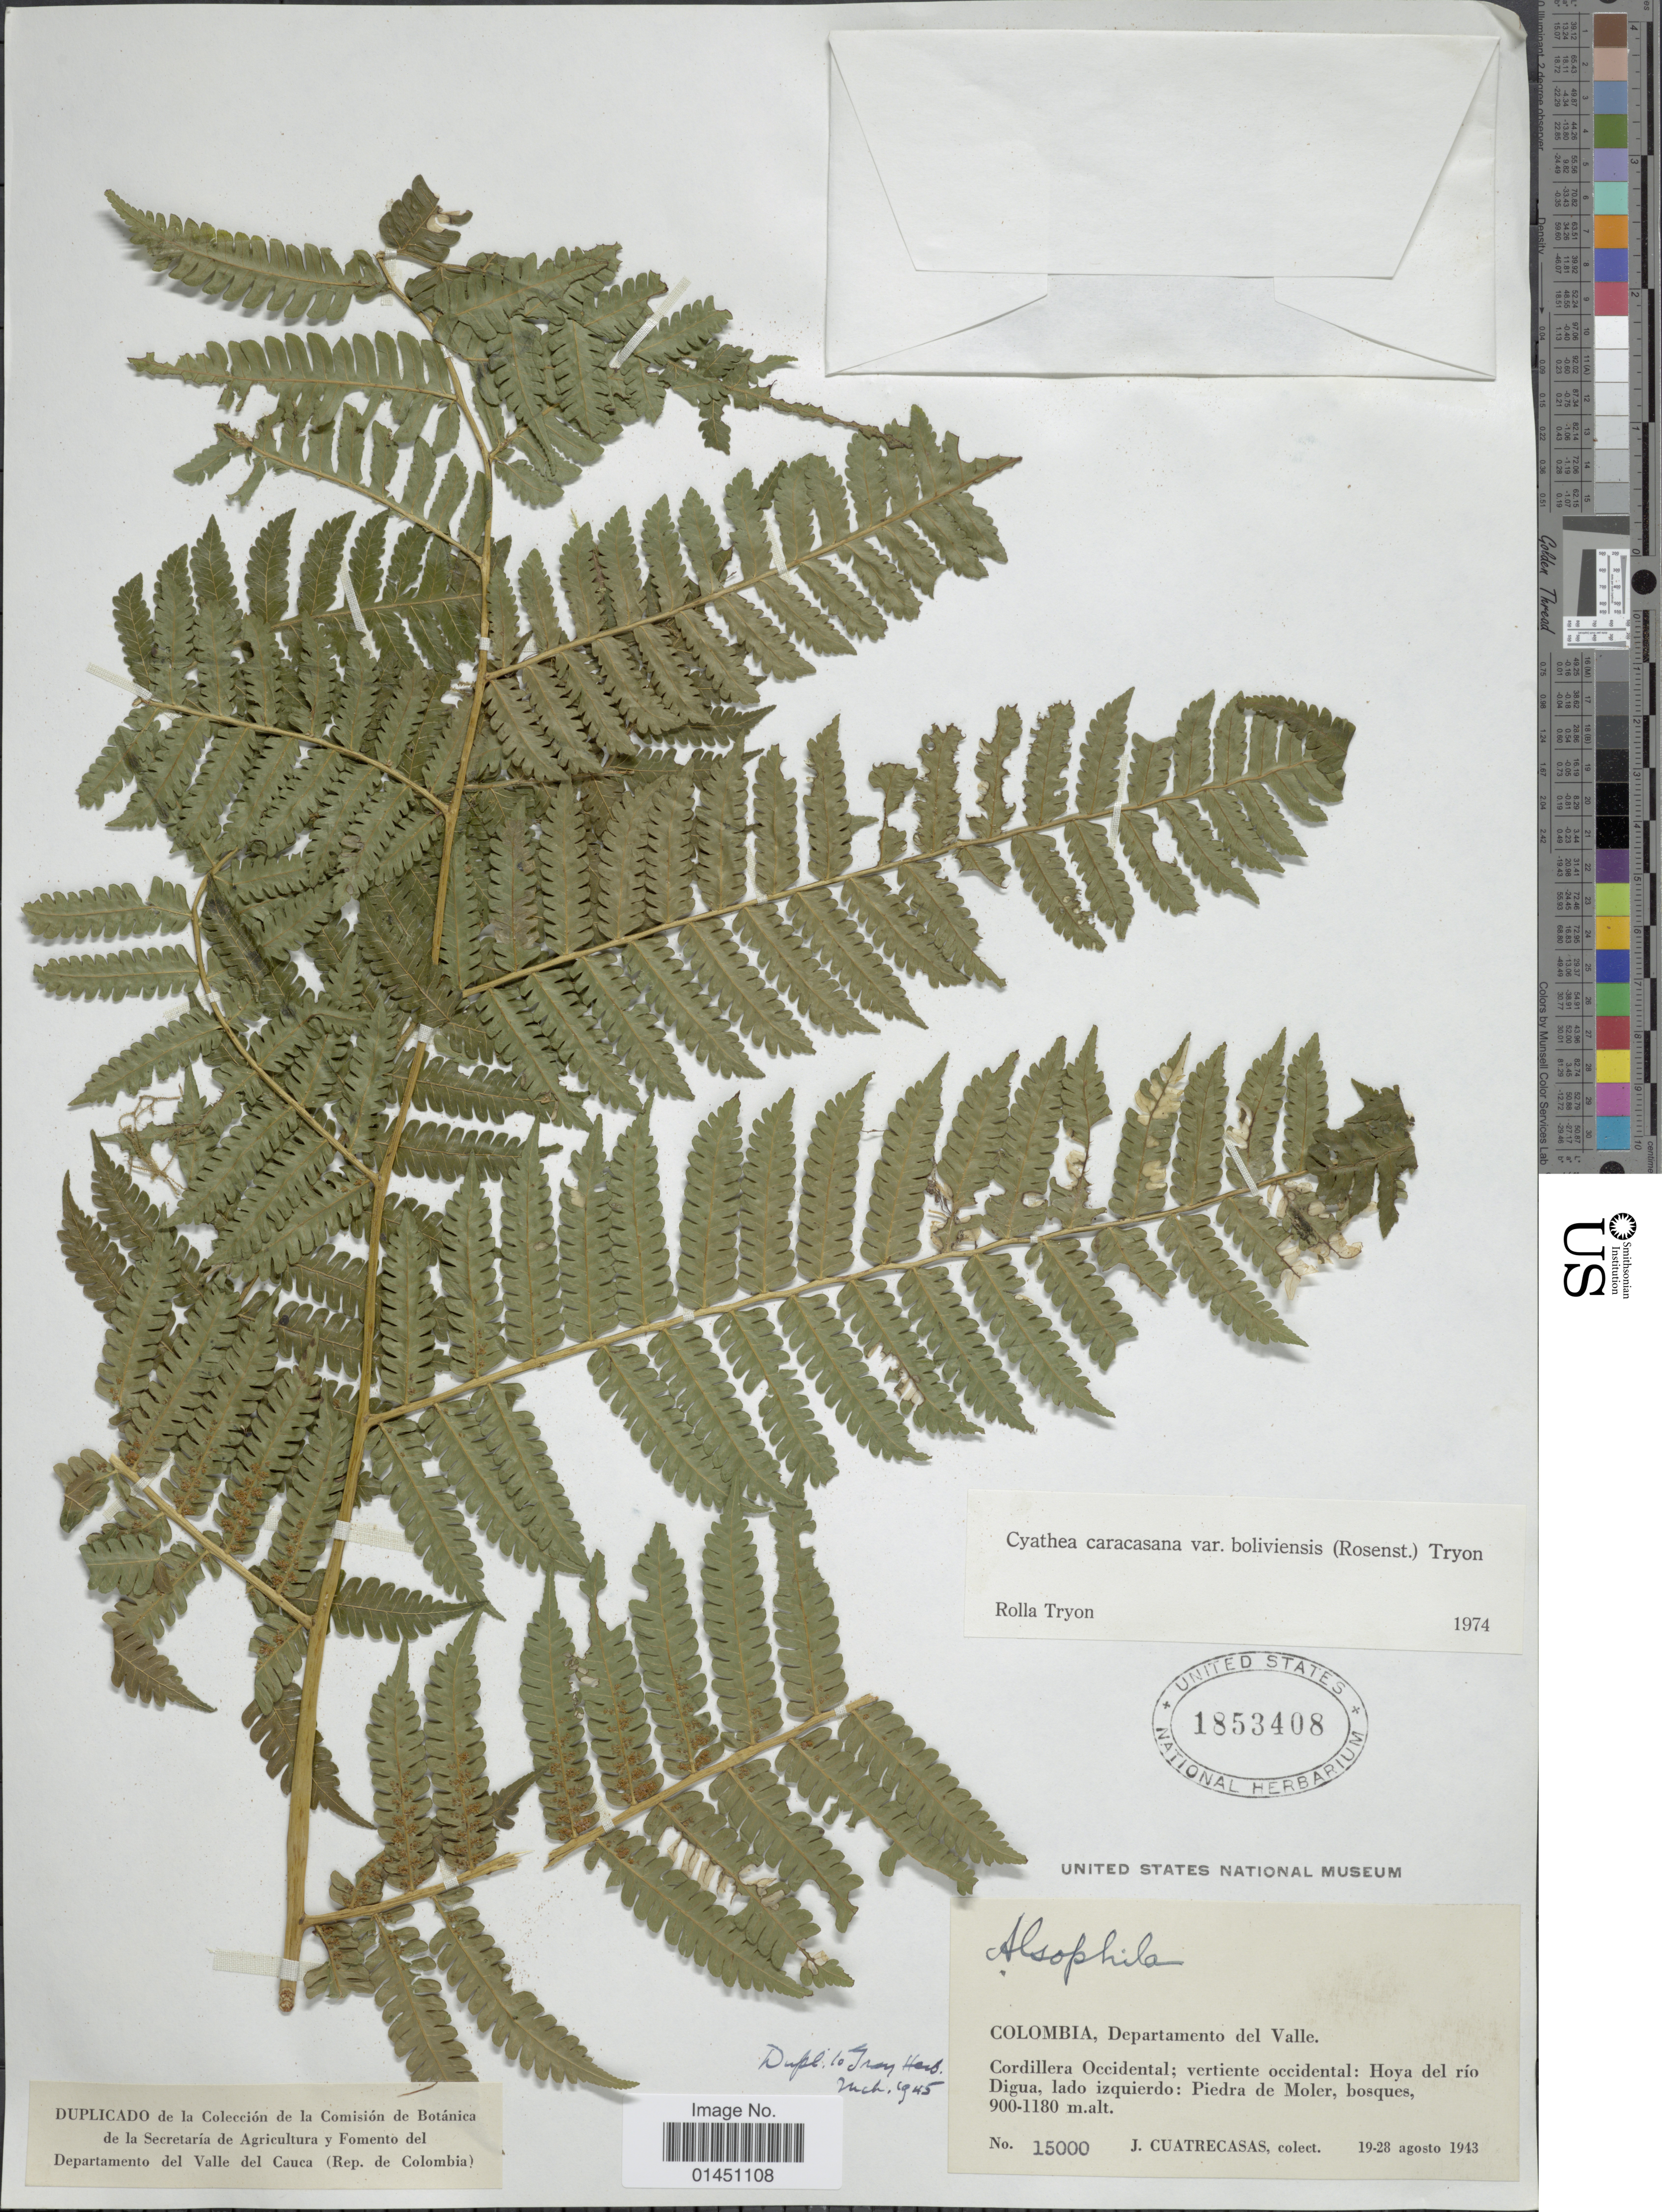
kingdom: Plantae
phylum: Tracheophyta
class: Polypodiopsida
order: Cyatheales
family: Cyatheaceae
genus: Cyathea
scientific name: Cyathea caracasana var. boliviensis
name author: (Rosenst.) R.M. Tryon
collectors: J. Cuatrecasas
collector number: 15000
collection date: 1943-08-19/1943-08-28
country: Colombia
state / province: Valle del Cauca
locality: Departamento del Valle, Cordillera Occidental; vertiente occidental: Hoya del rio Digua, lado izqueierdo: Piedra de Moler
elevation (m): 900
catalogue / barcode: US 1853408